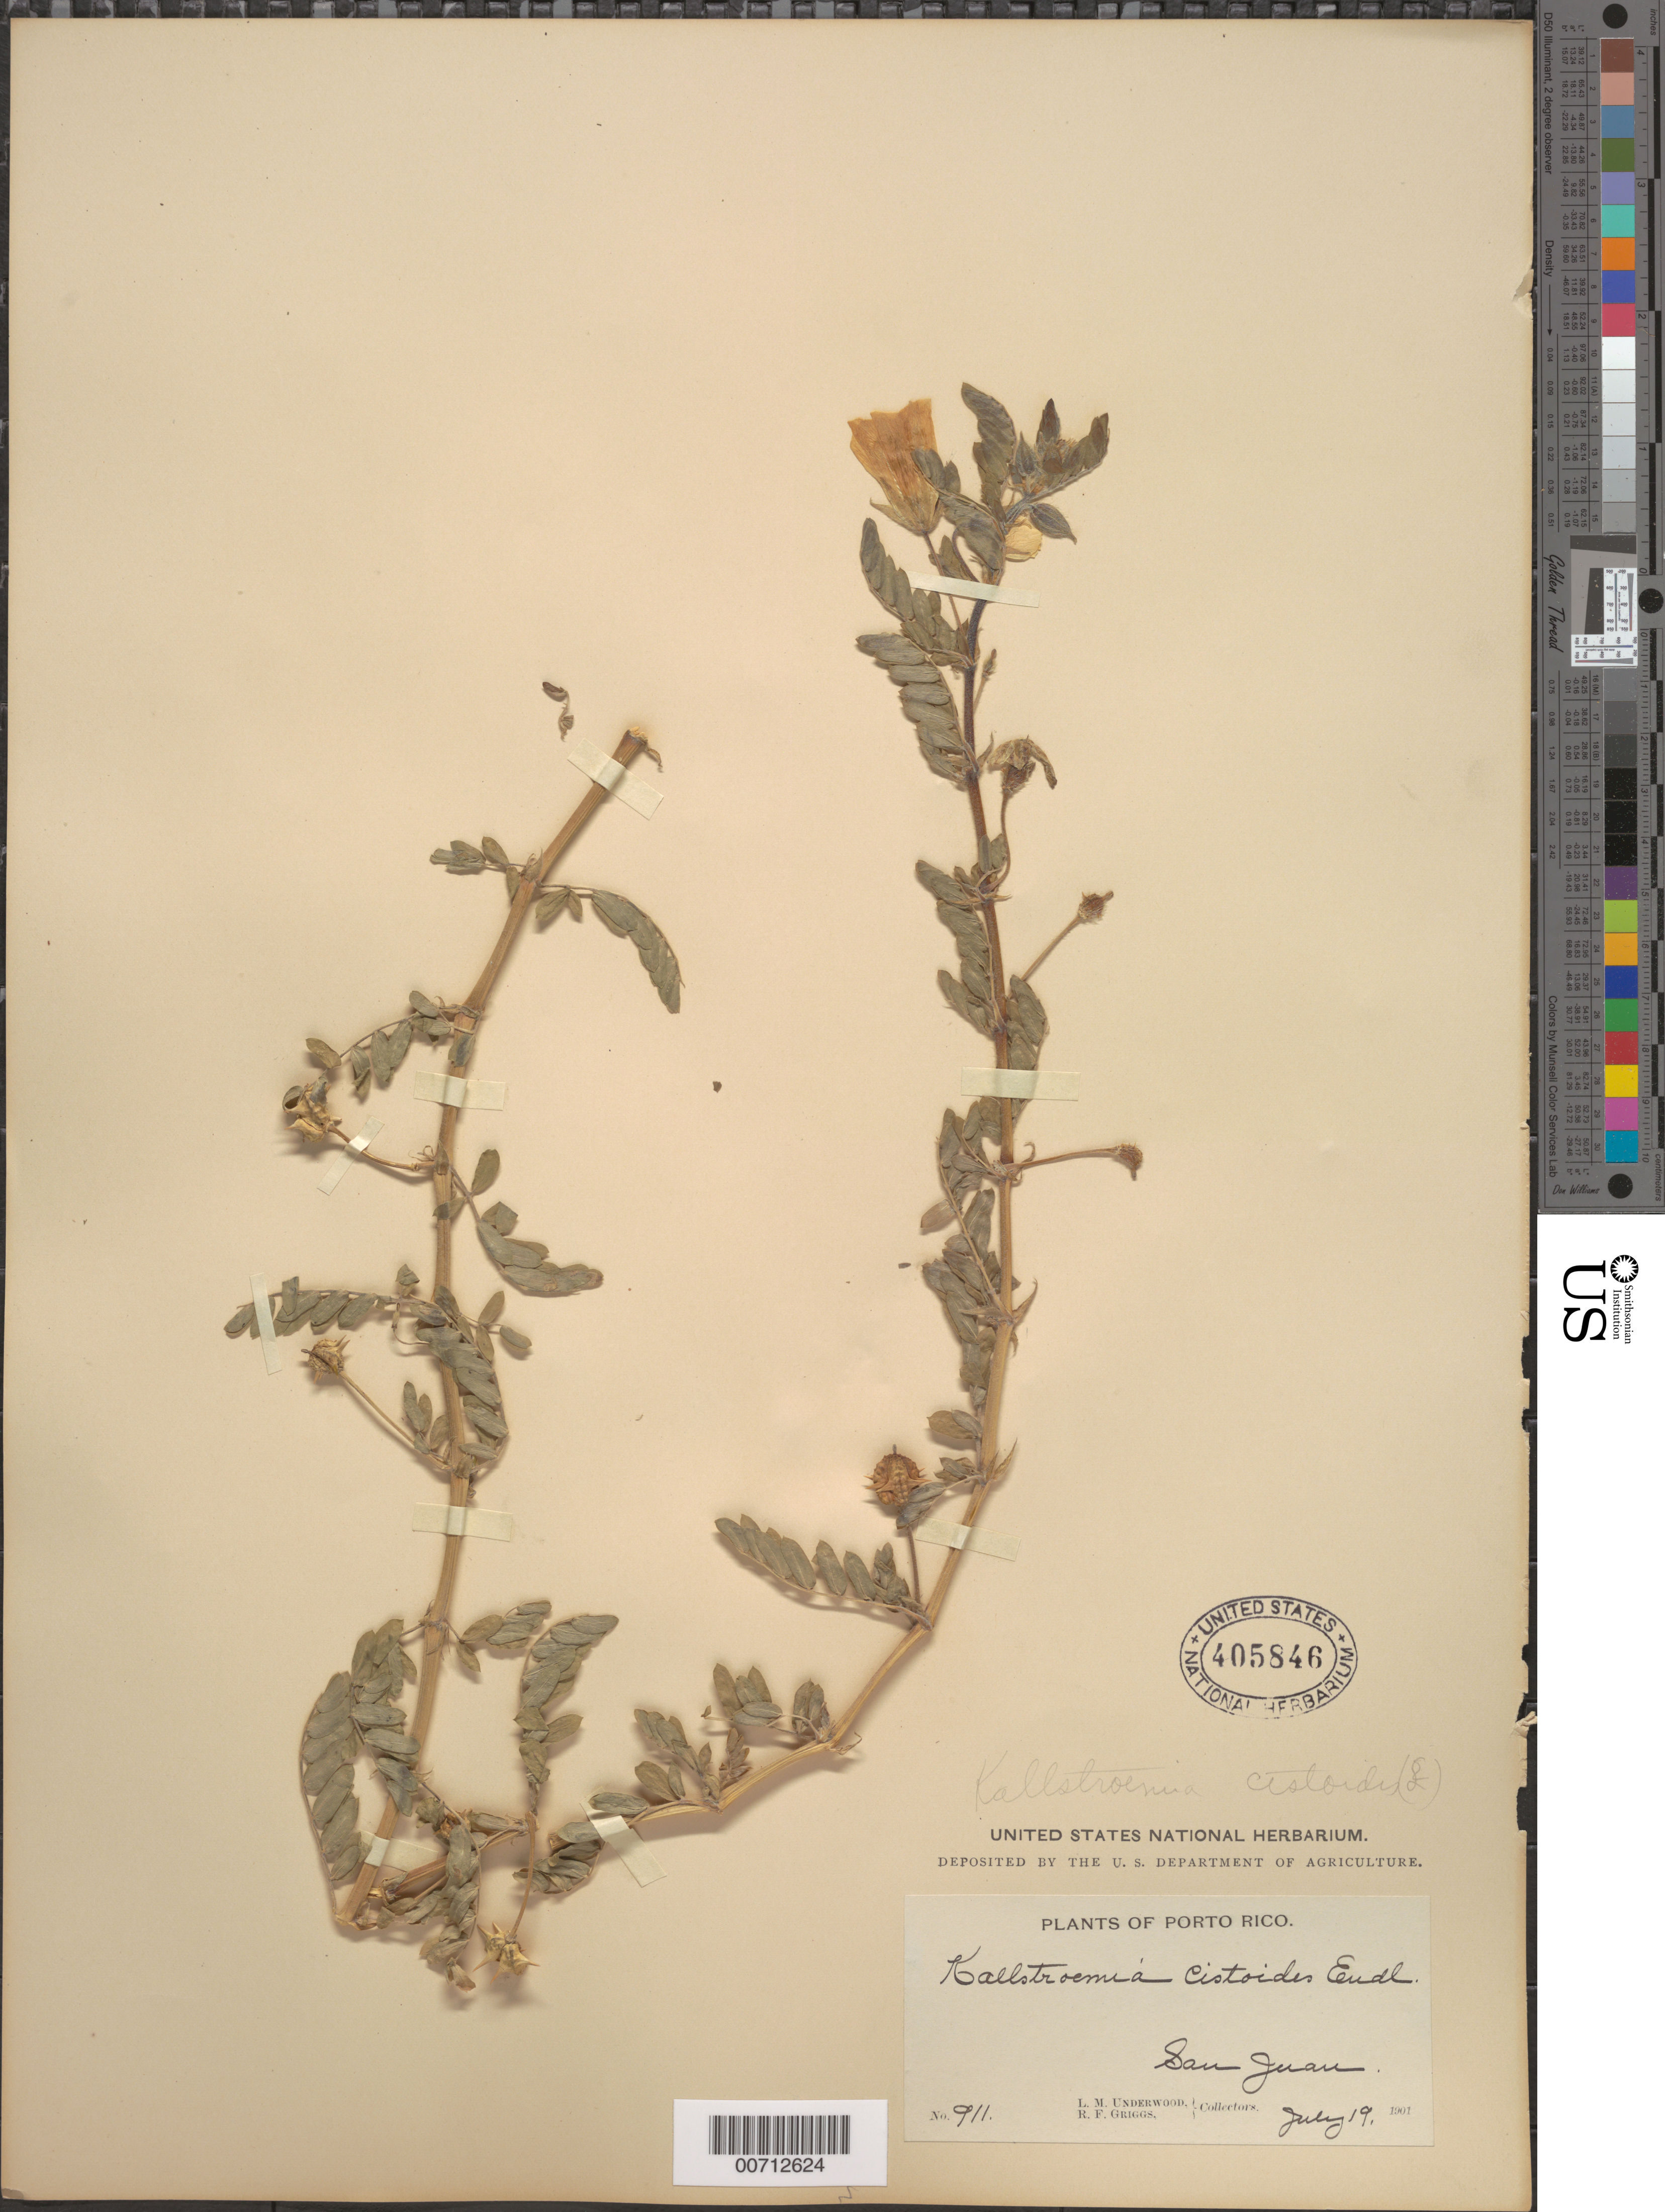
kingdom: Plantae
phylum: Tracheophyta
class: Magnoliopsida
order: Zygophyllales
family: Zygophyllaceae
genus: Tribulus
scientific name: Tribulus cistoides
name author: L.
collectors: L. M. Underwood & R. F. Griggs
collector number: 911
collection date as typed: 19 Jul 1901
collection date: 1901-07-19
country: Puerto Rico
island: Greater Antilles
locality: San Juan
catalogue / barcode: US 405846